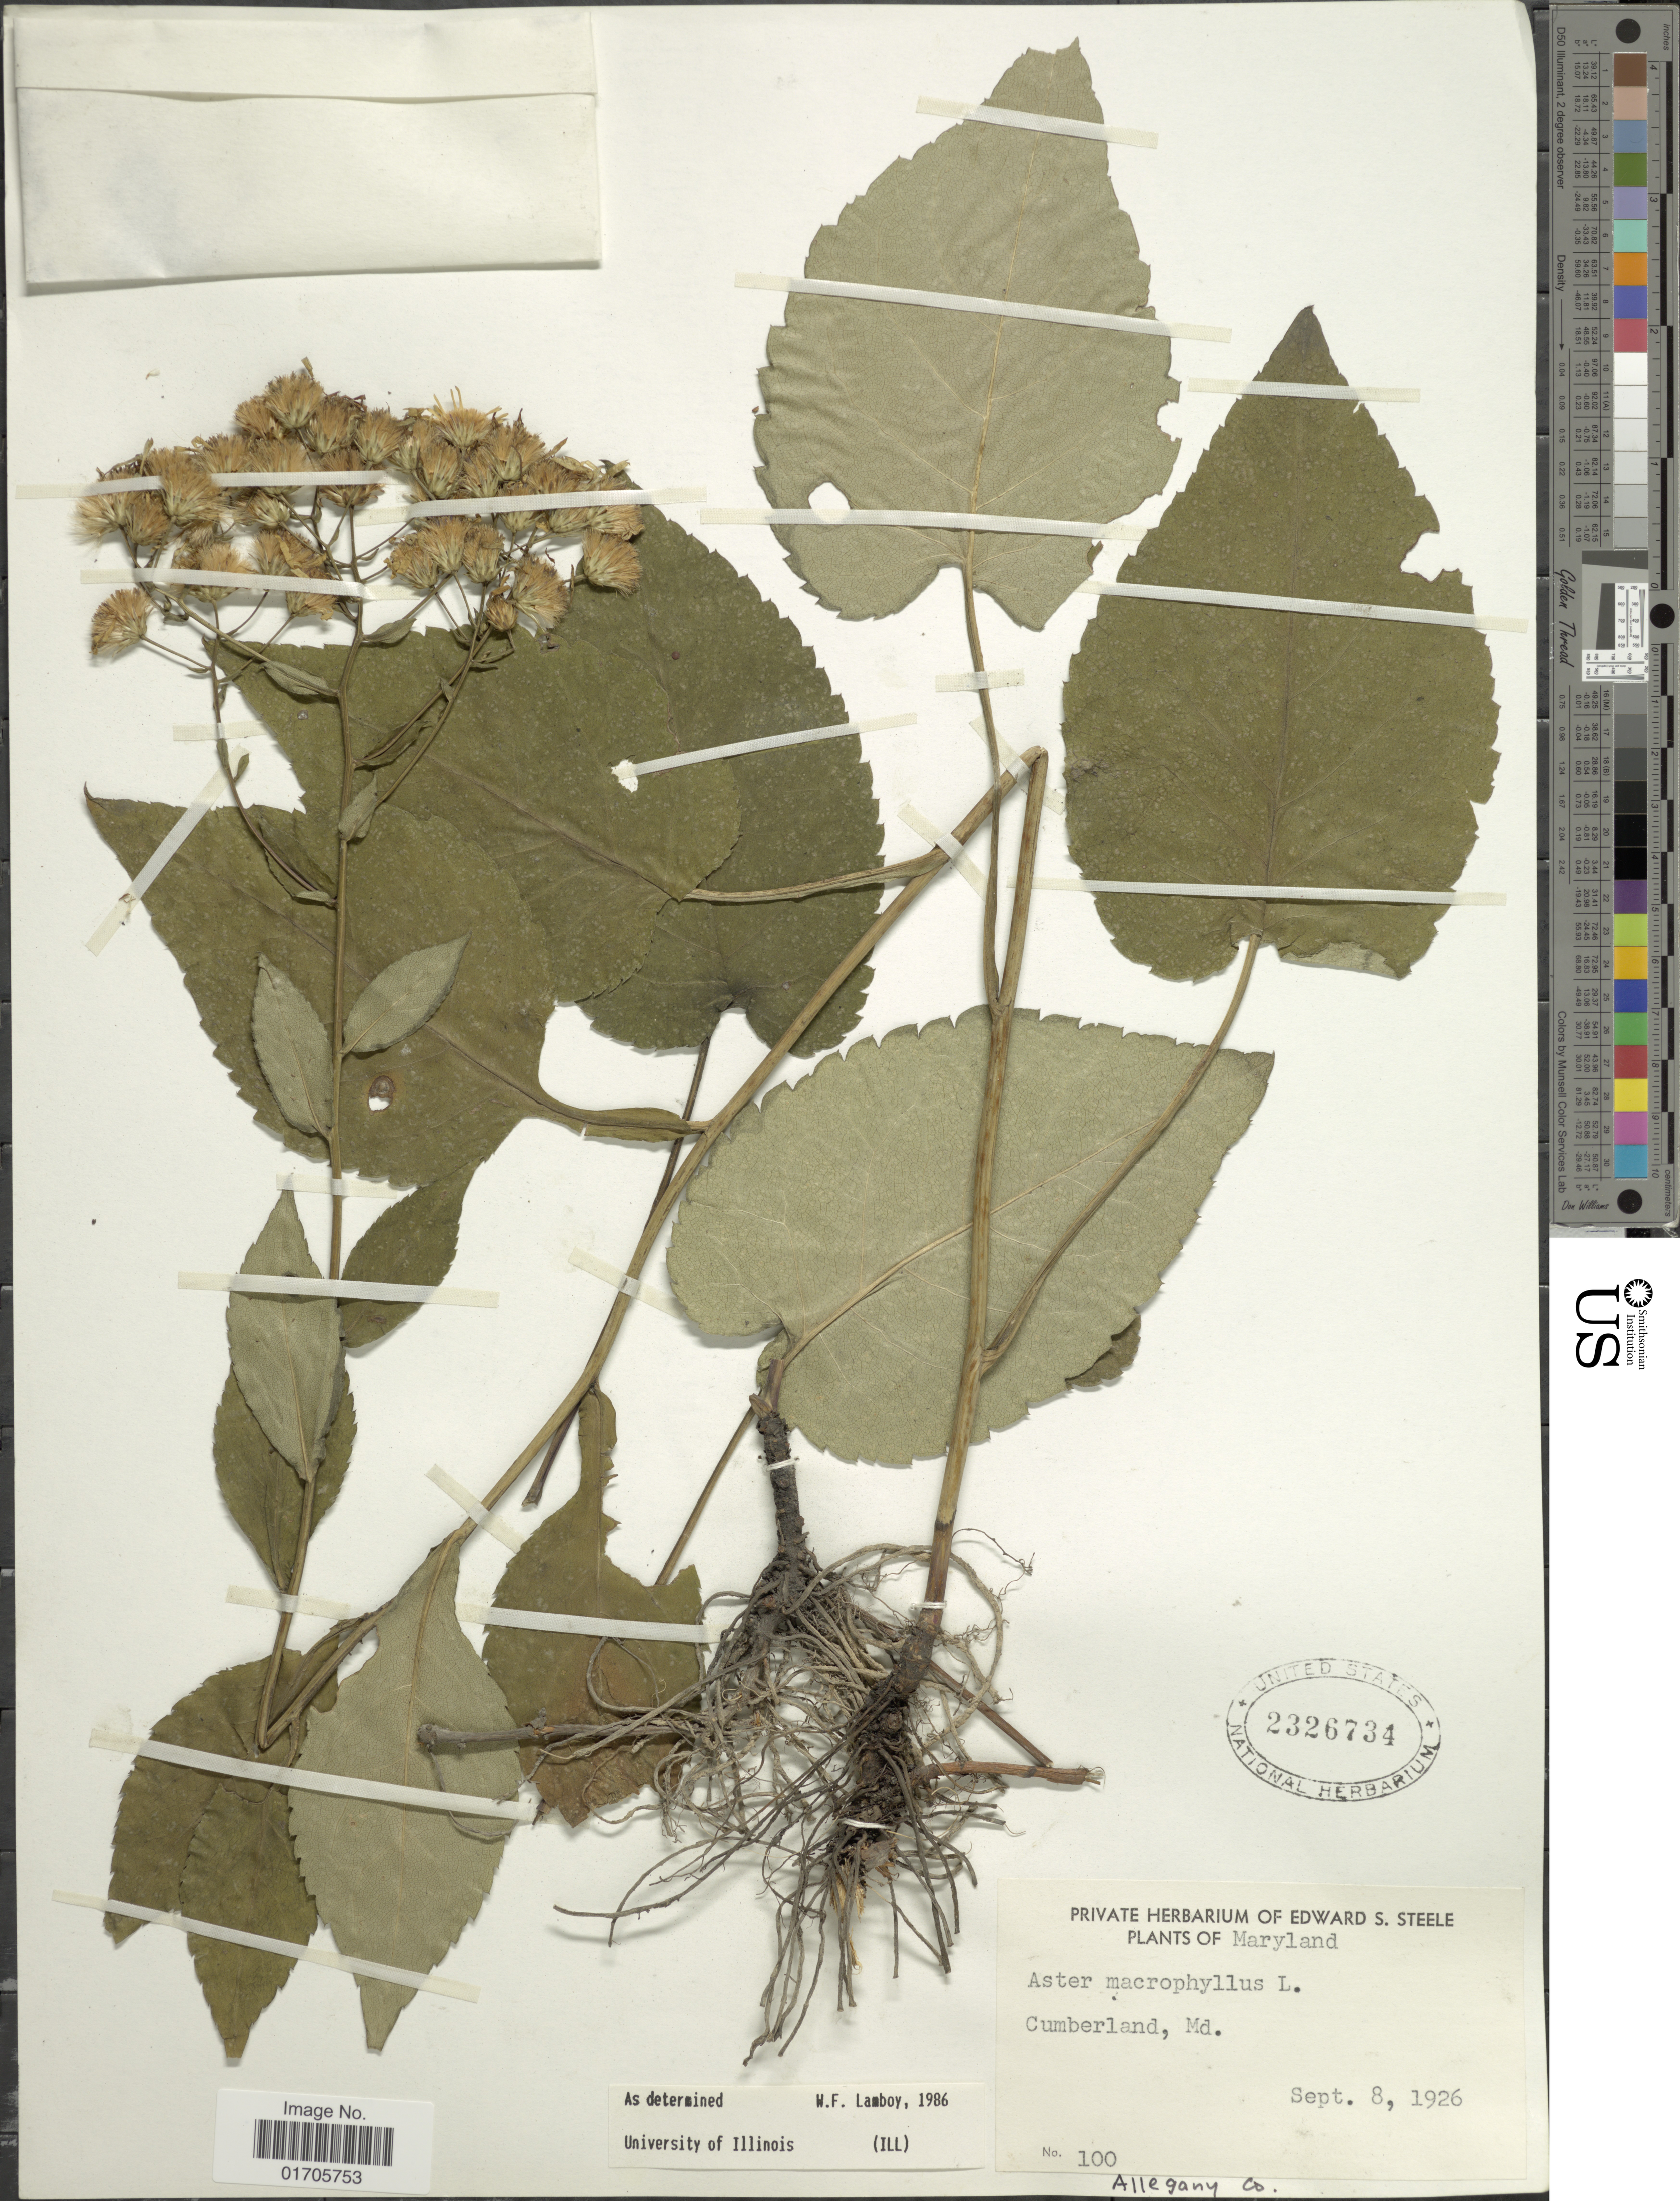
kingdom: Plantae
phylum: Tracheophyta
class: Magnoliopsida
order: Asterales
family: Asteraceae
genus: Eurybia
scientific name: Eurybia macrophylla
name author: (L.) Cass.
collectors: ex herb. Edward S. Steele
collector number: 100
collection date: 1926-09-08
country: United States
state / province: Maryland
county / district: Allegany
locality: Maryland. Cumberland, Md. Allegany Co.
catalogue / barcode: US 2326734